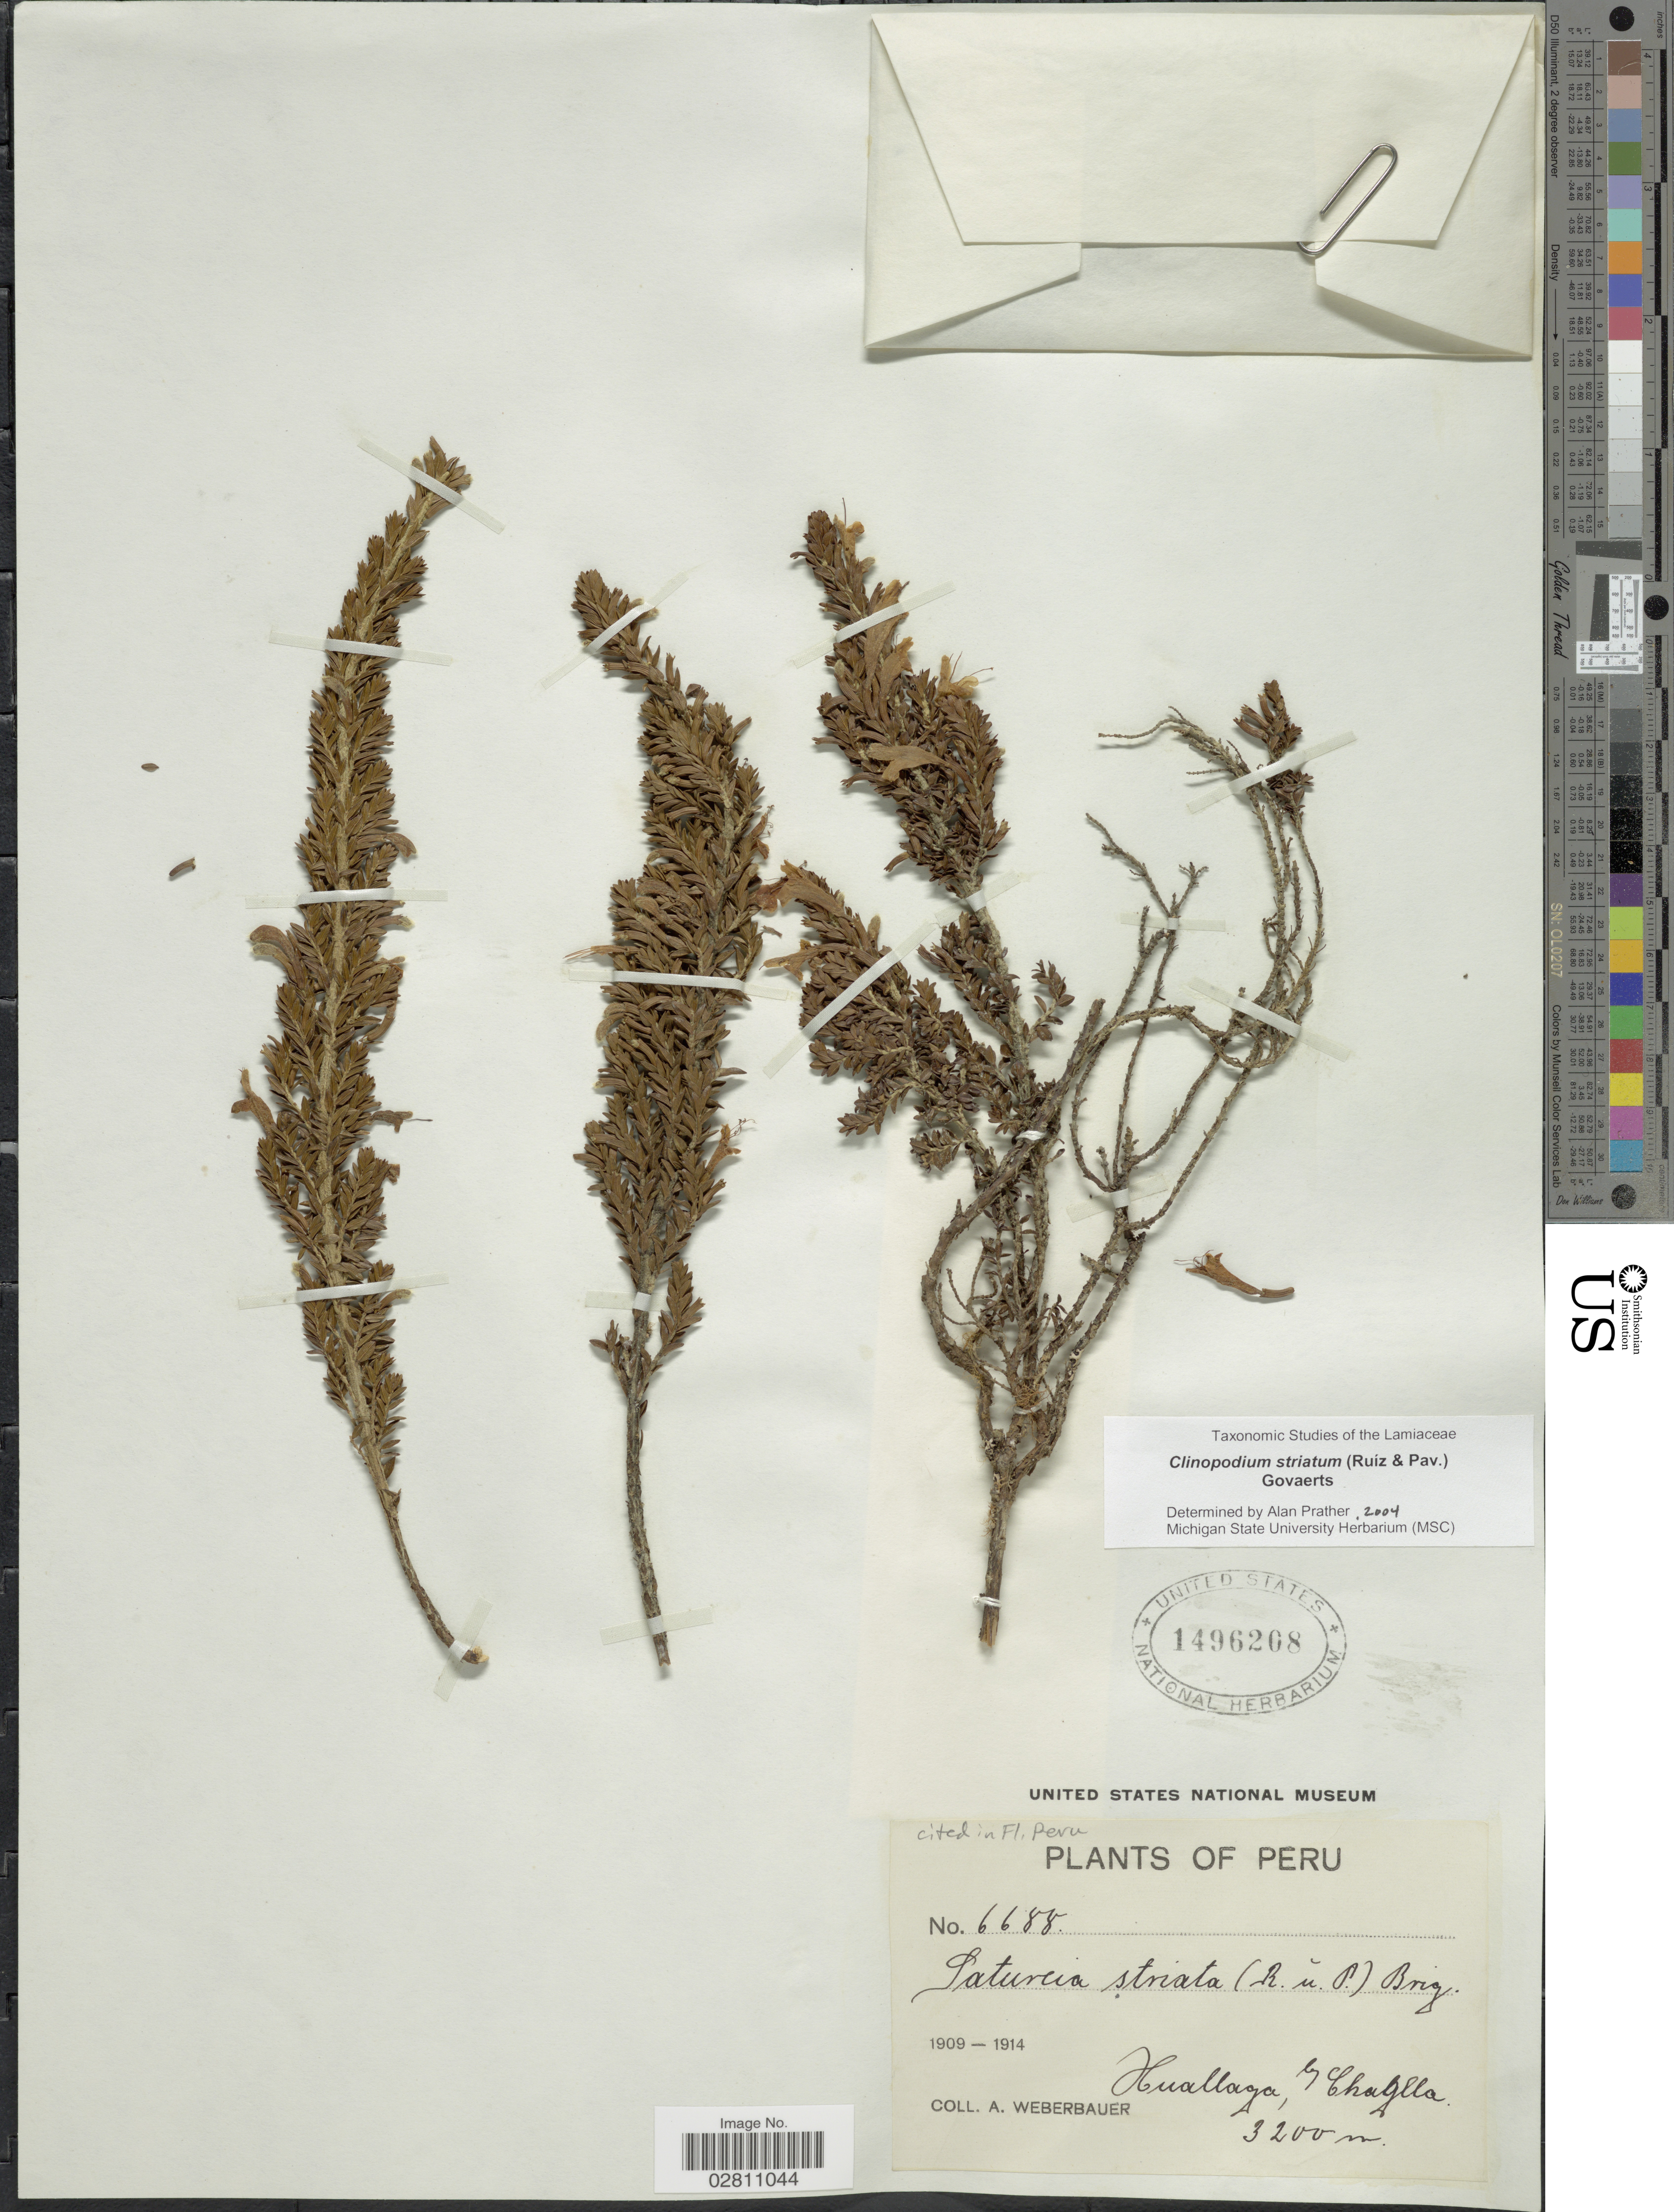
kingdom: Plantae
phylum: Tracheophyta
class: Magnoliopsida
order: Lamiales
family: Lamiaceae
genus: Clinopodium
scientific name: Clinopodium striatum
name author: (Ruiz & Pav.) Govaerts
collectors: A. Weberbauer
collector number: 6688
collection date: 1909/1914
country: Peru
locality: Huallaga by Chaglla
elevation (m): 3200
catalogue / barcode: US 1496208